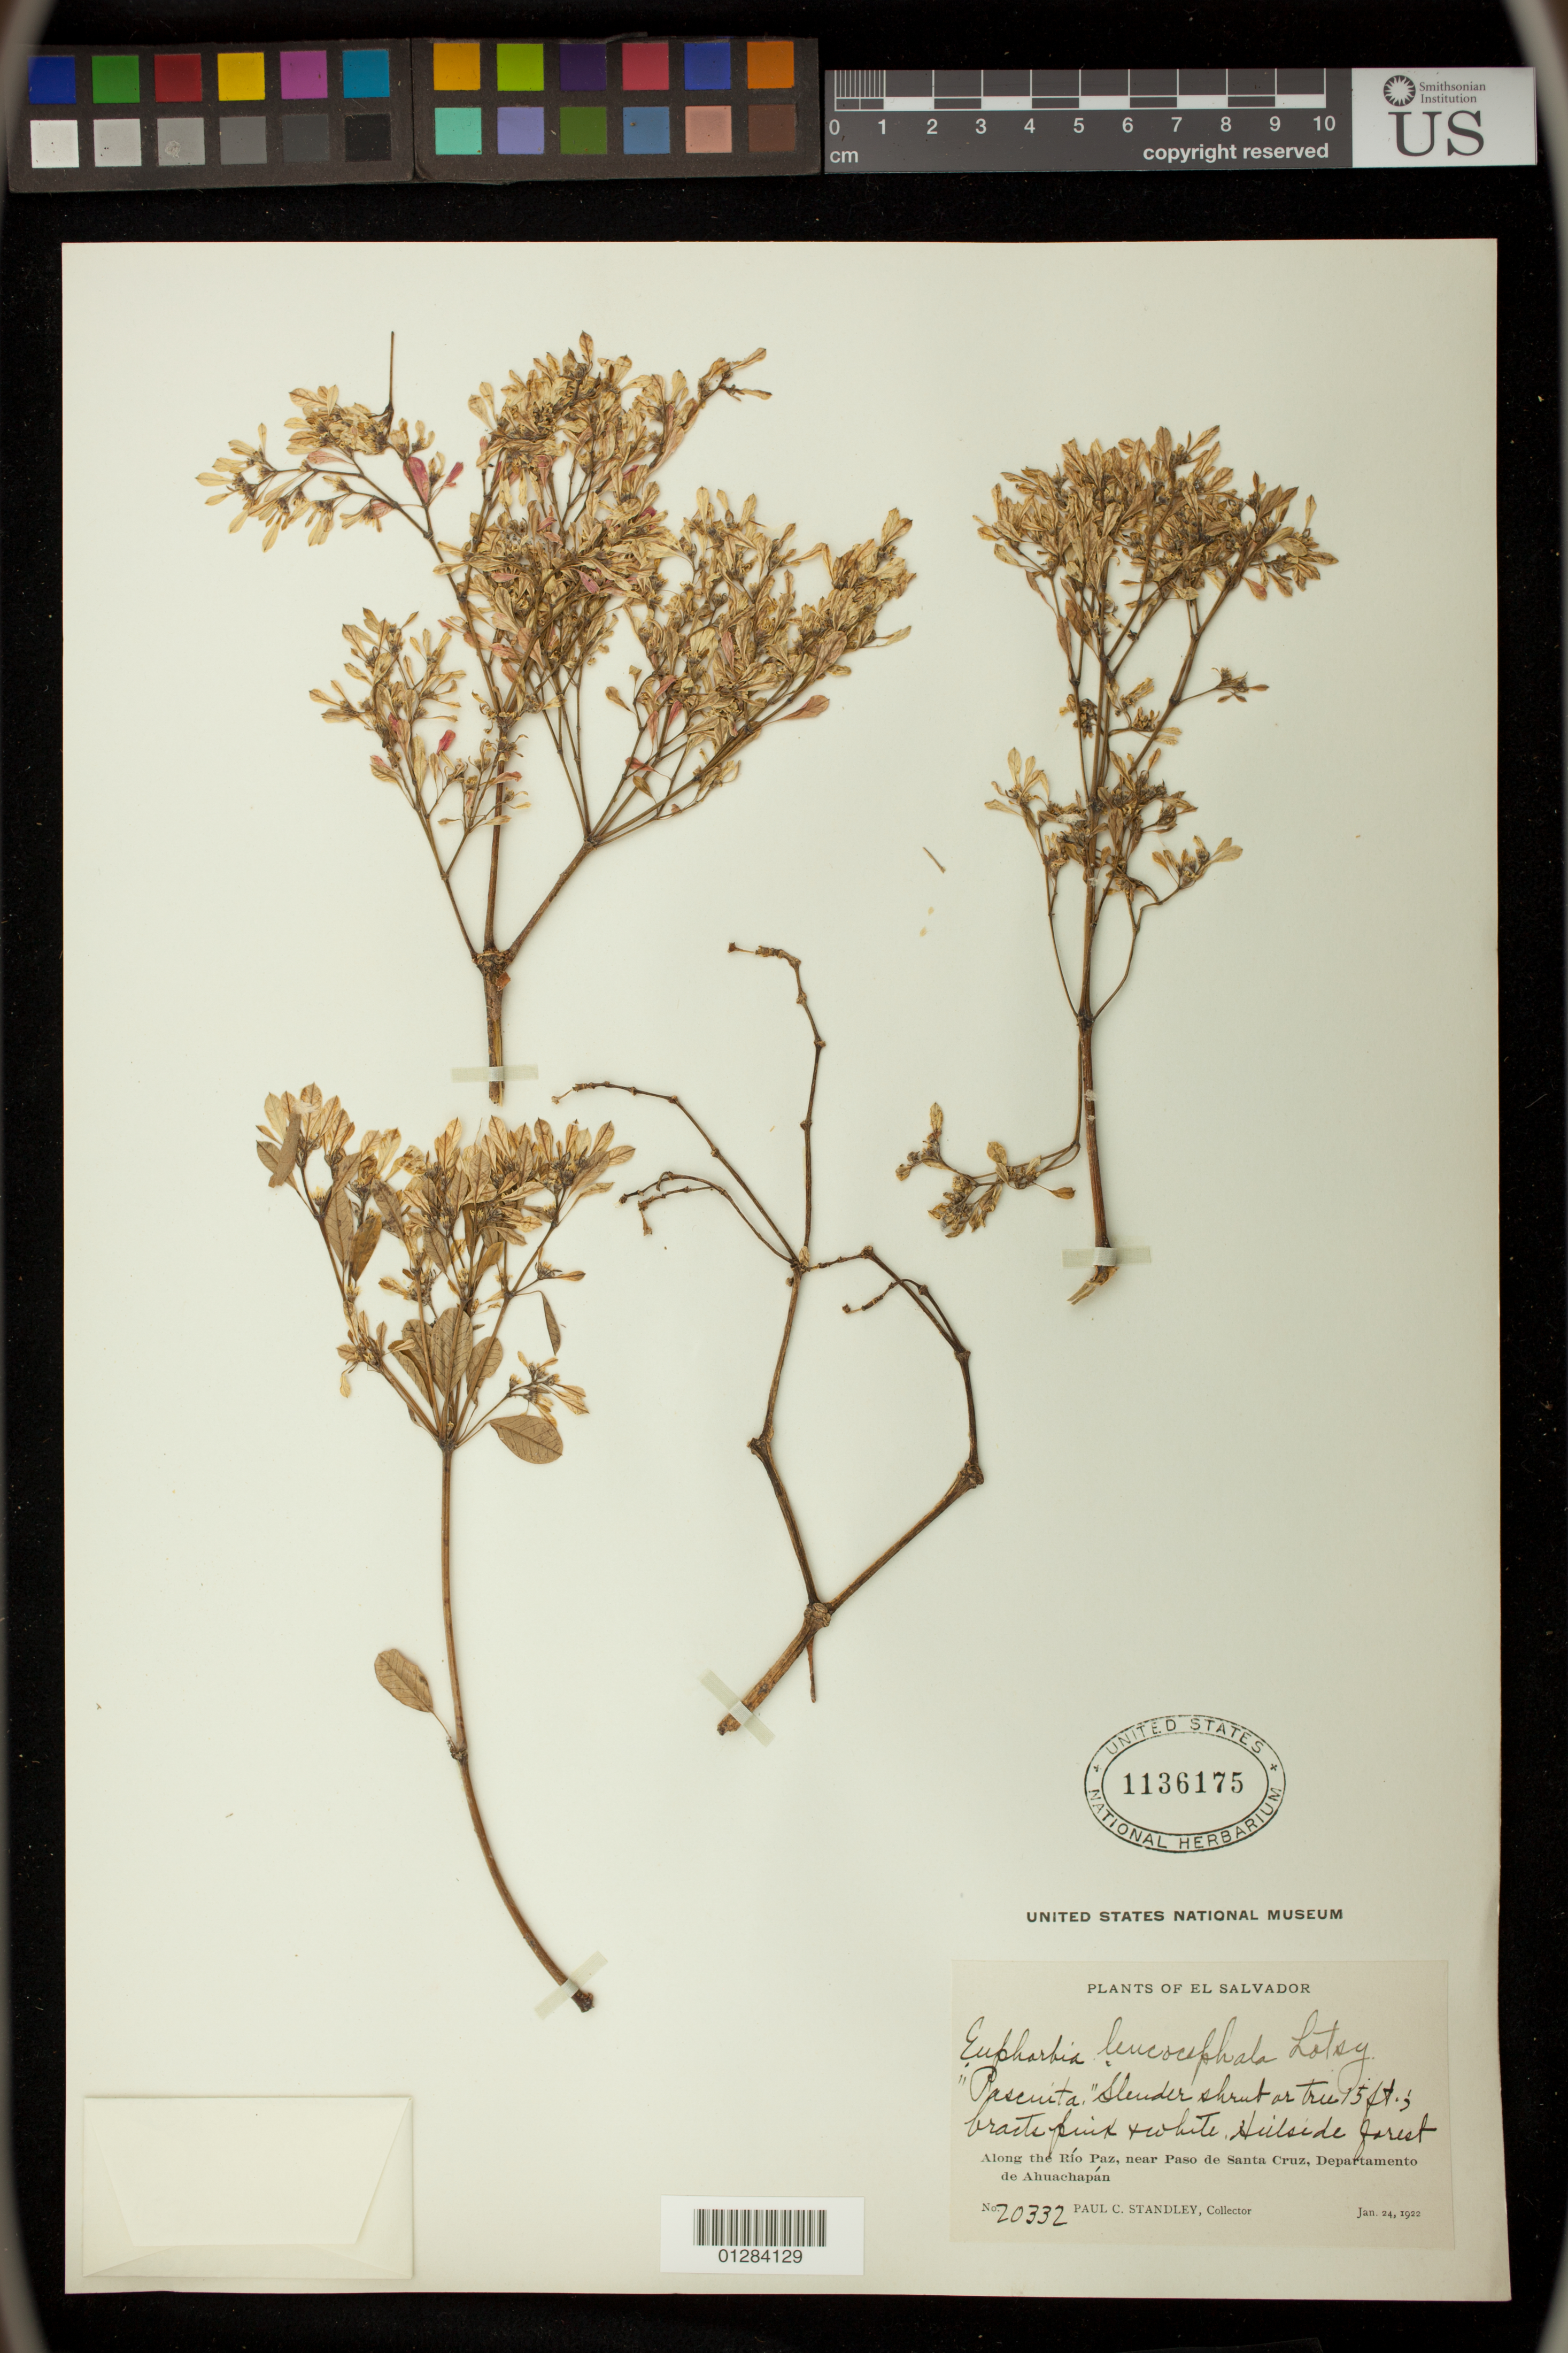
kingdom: Plantae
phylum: Tracheophyta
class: Magnoliopsida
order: Malpighiales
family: Euphorbiaceae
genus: Euphorbia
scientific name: Euphorbia leucocephala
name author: Lotsy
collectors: Standley, Paul Carpenter, Steyermark, Julian Alfred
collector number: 20332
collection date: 1922-01-24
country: El Salvador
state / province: Ahuachapan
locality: Along the Rio Paz, near Paso de Santa Cruz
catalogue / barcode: US 1136175